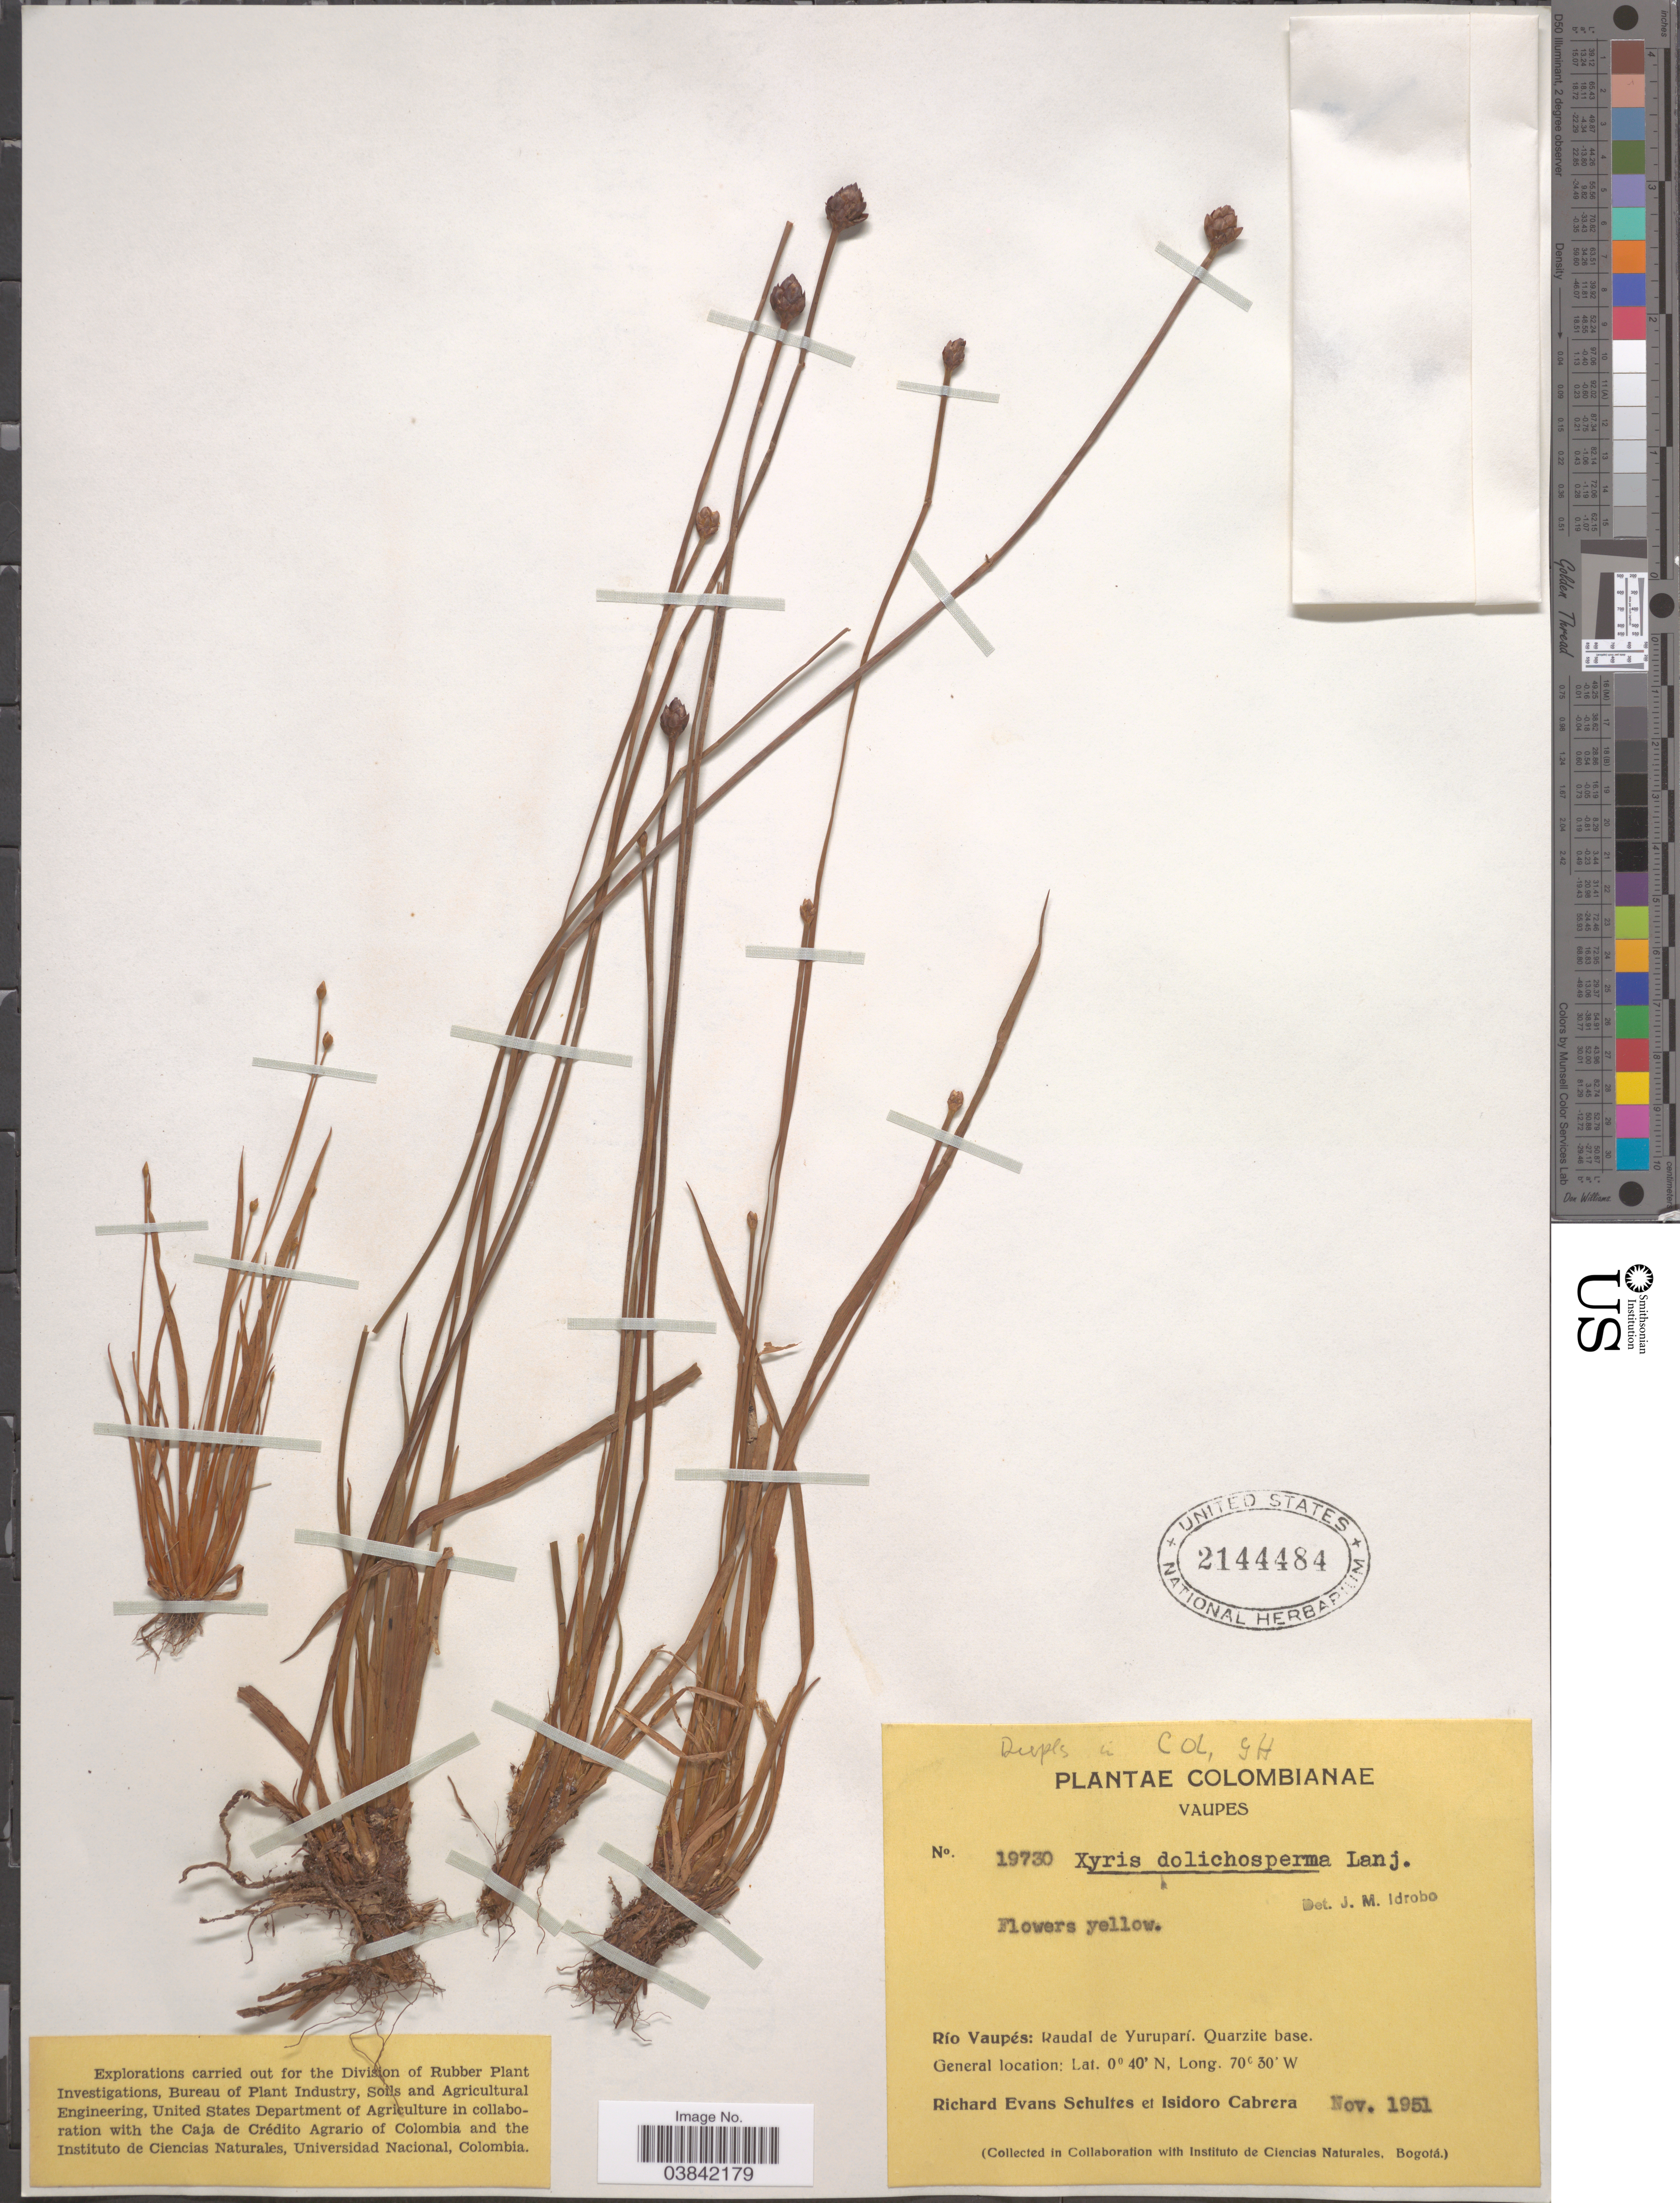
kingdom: Plantae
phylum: Tracheophyta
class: Liliopsida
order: Poales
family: Xyridaceae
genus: Xyris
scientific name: Xyris dolichosperma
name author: Lanj.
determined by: Idrobo, J. M.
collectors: R. E. Schultes & I. Cabrera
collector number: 19730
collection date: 1951-11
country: Colombia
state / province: Vaupés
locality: Río Vaupés: Raudal de Yuruparí. Quarzite base.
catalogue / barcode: US 2144484